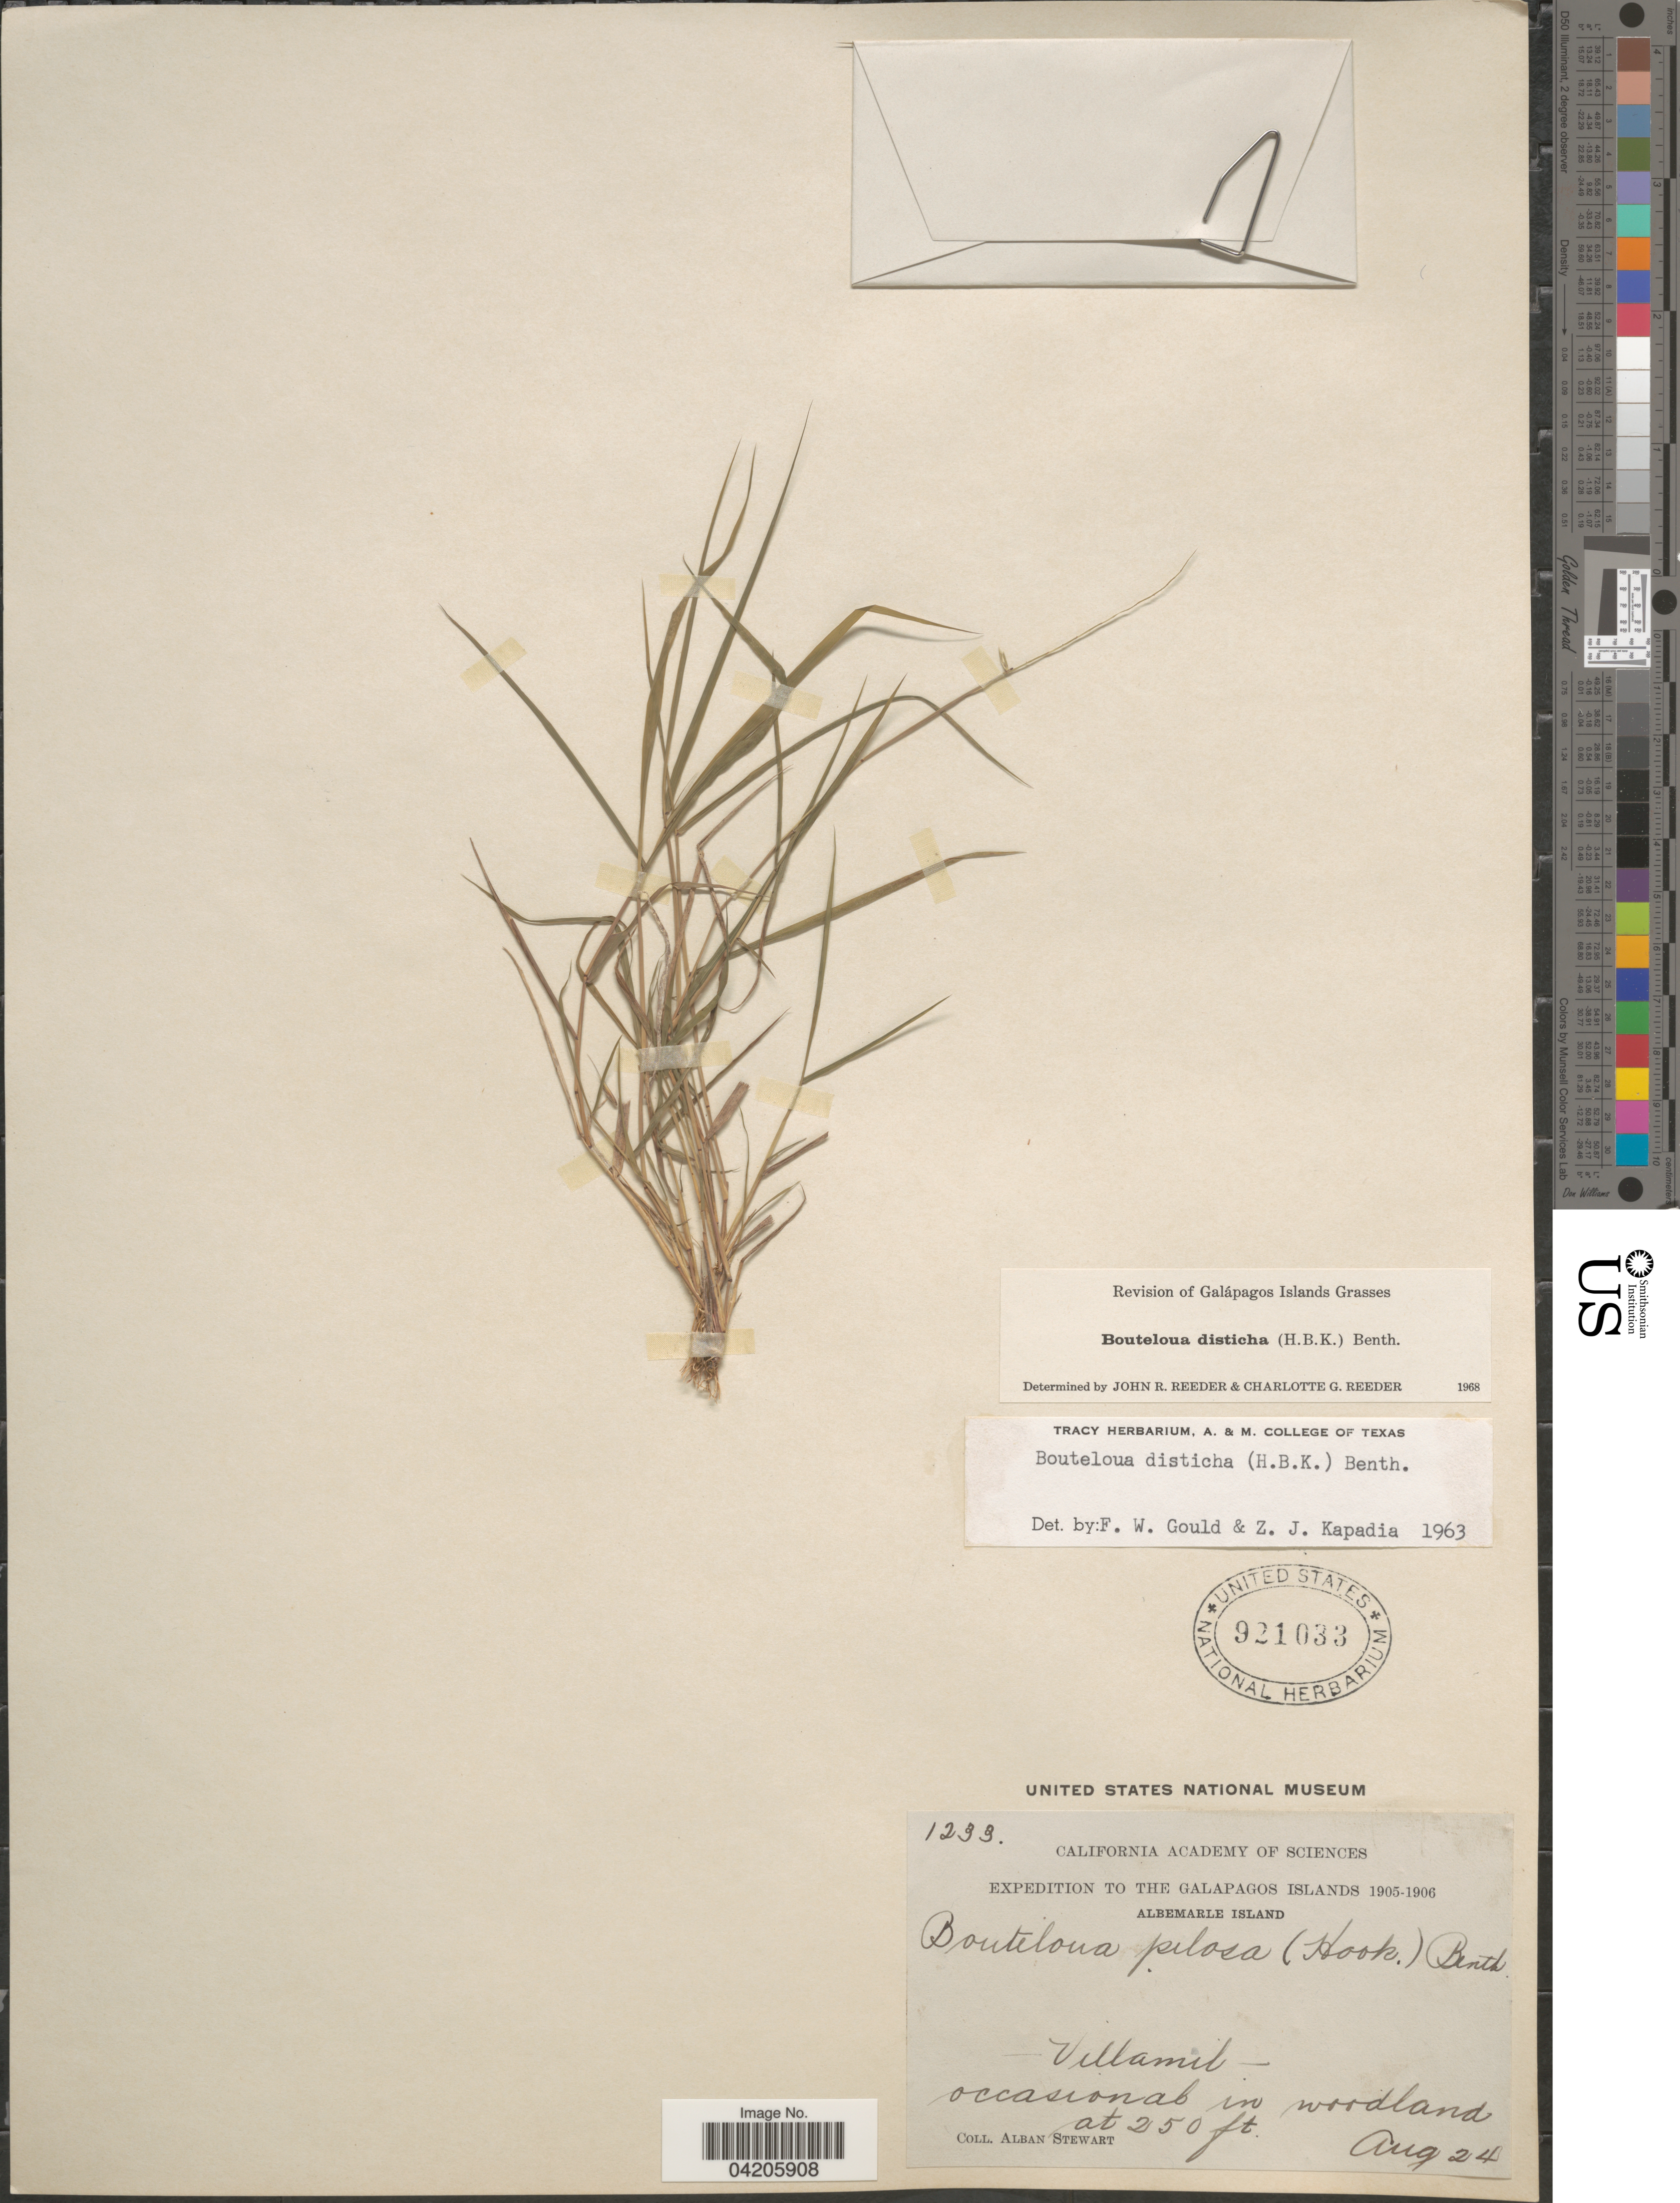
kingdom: Plantae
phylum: Tracheophyta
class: Liliopsida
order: Poales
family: Poaceae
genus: Bouteloua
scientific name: Bouteloua disticha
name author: (Kunth) Benth.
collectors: A. Stewart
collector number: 1233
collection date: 1905-08-24/1906-08-24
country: Ecuador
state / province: Colón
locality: Expedition to the Galapagos Islands 1905-1906. Albemarle Island. Villamil. Occasional in woodland.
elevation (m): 76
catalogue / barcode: US 921033